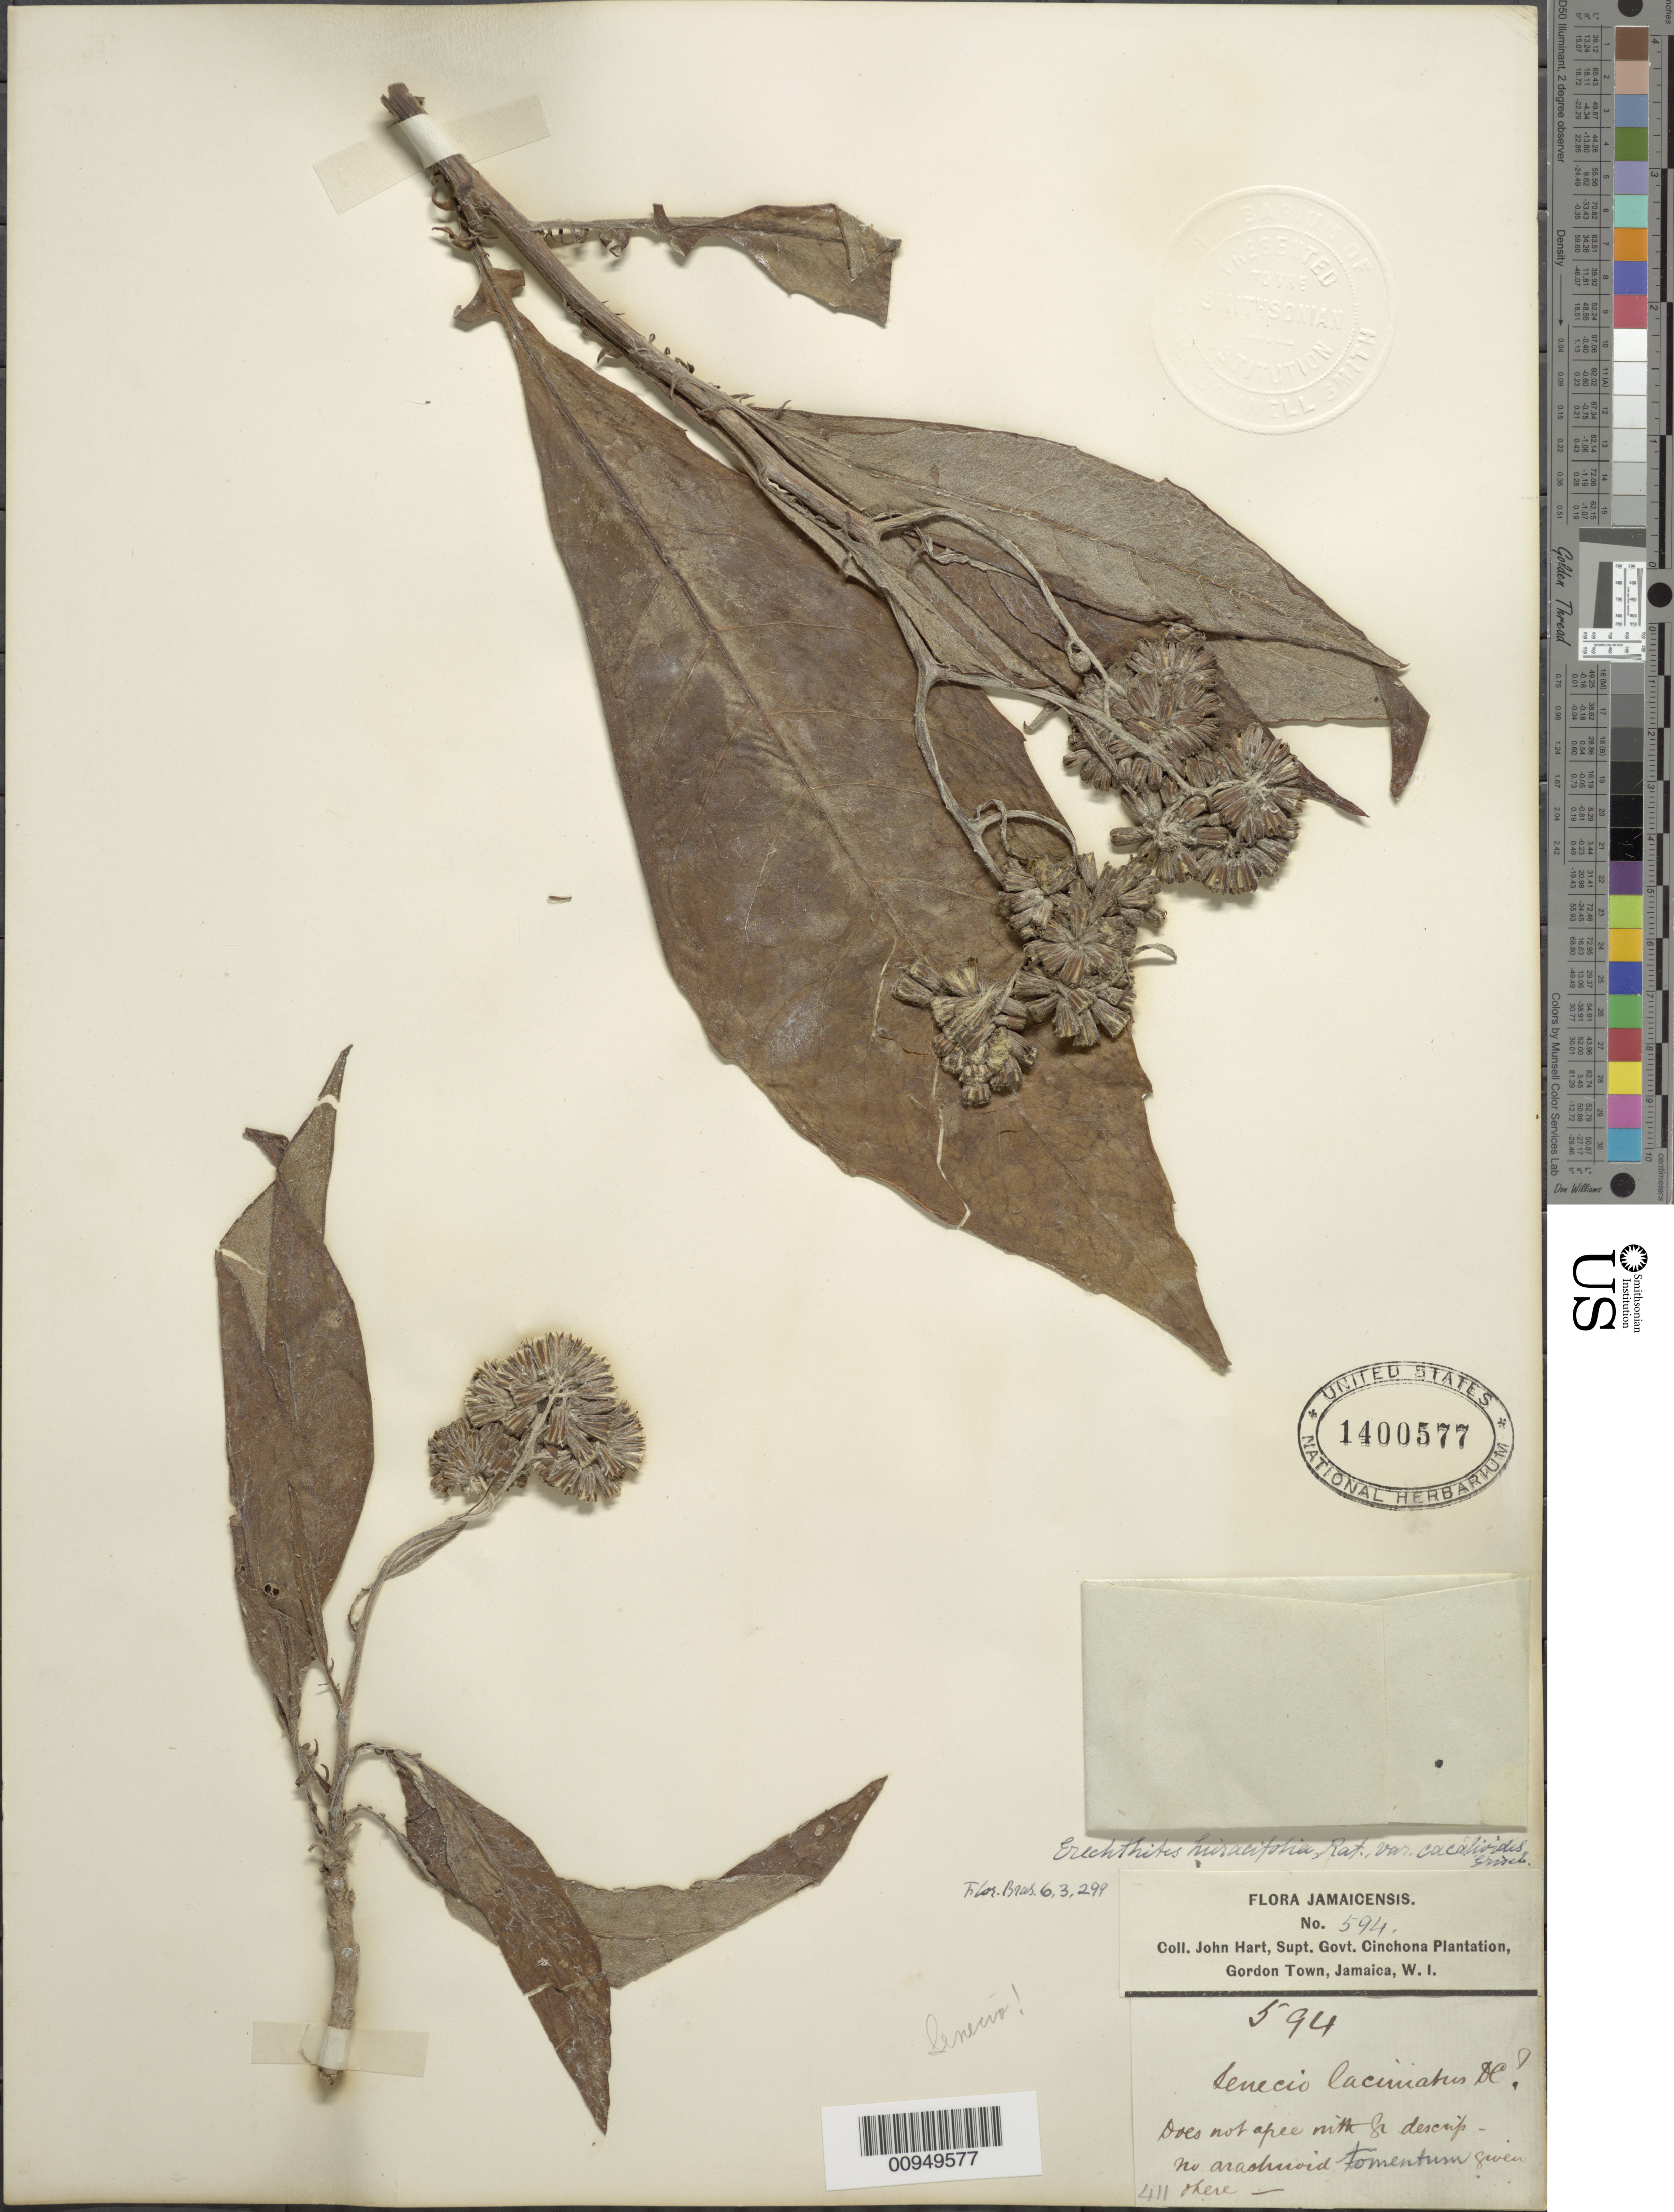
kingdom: Plantae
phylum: Tracheophyta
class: Magnoliopsida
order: Asterales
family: Asteraceae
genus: Jacmaia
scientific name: Jacmaia incana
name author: (Sw.) B. Nord.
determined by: Francisco-Ortega, J., (FIUX), Florida International University (UNITED STATES)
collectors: J. Hart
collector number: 594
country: Jamaica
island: Jamaica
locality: Gordon Town, Supt. Govt. Cinchona Plantation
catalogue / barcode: US 1400577